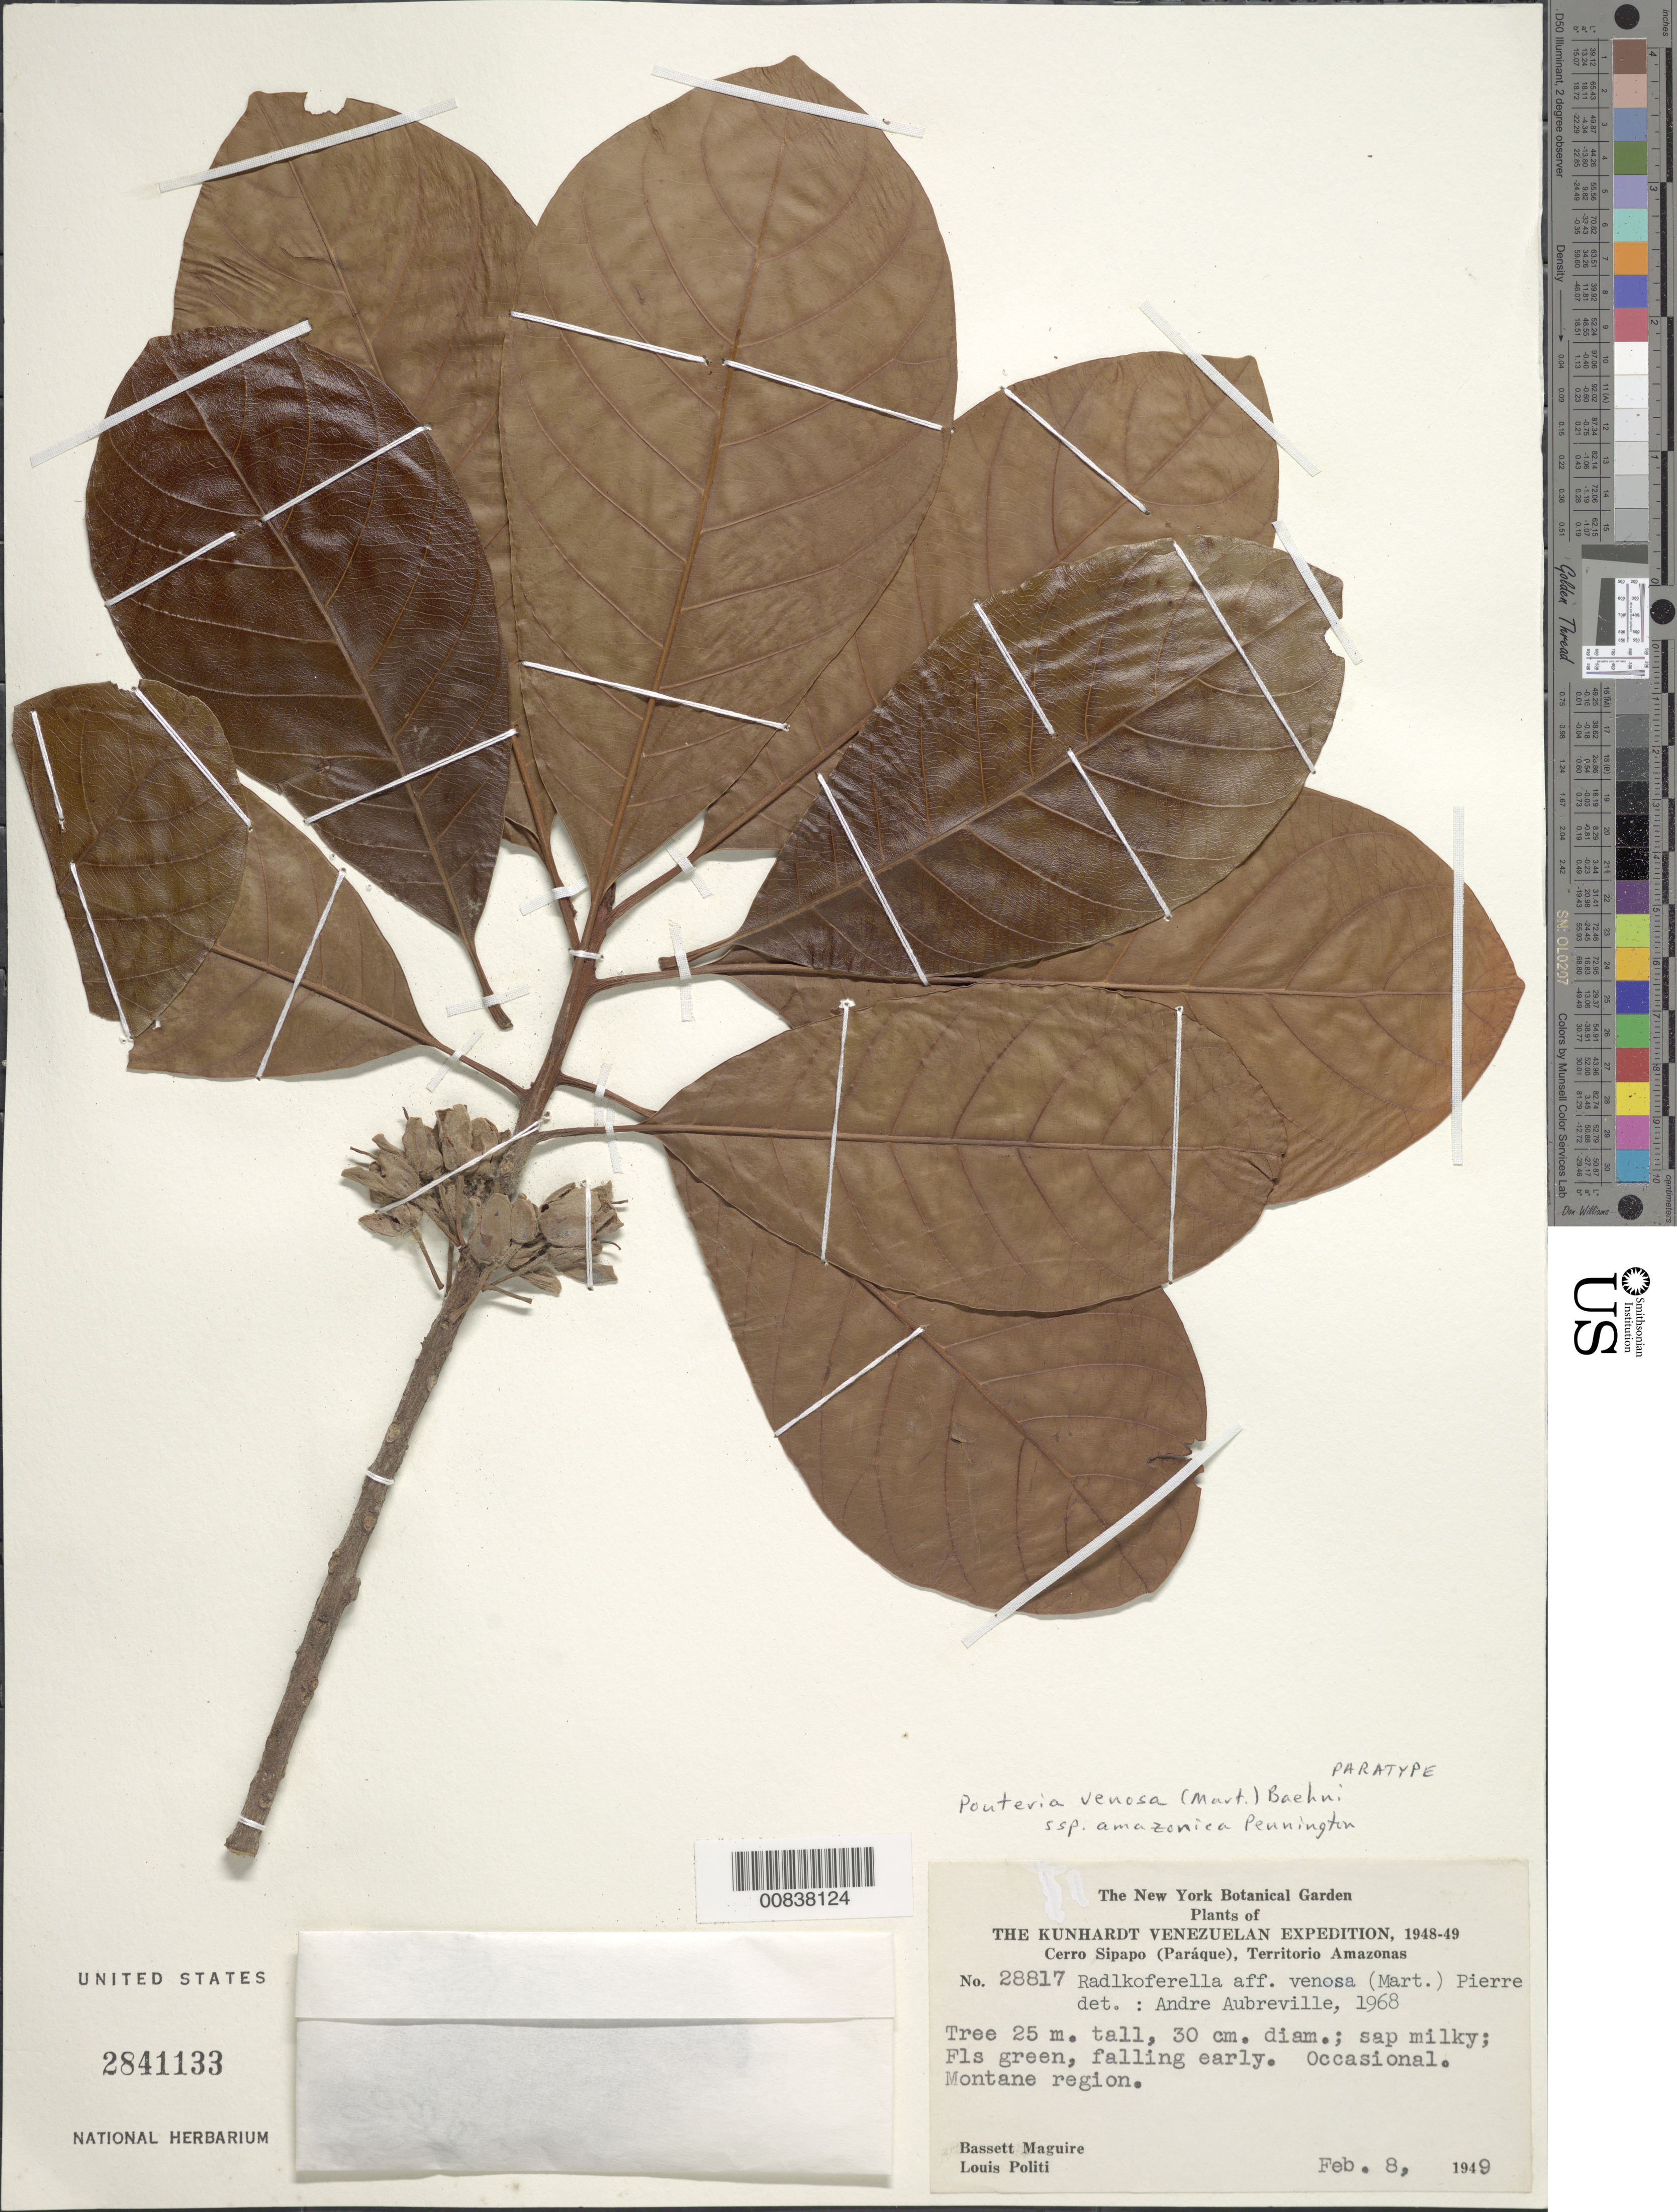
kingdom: Plantae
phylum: Tracheophyta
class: Magnoliopsida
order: Ericales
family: Sapotaceae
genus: Pouteria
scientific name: Pouteria venosa subsp. amazonica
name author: T.D. Penn.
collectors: B. Maguire & L. Politi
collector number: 28817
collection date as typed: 8-Feb-49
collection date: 1949-02-08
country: Venezuela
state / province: Amazonas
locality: Cerro Sipapo (Paráque)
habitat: Montane region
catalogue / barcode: US 2841133